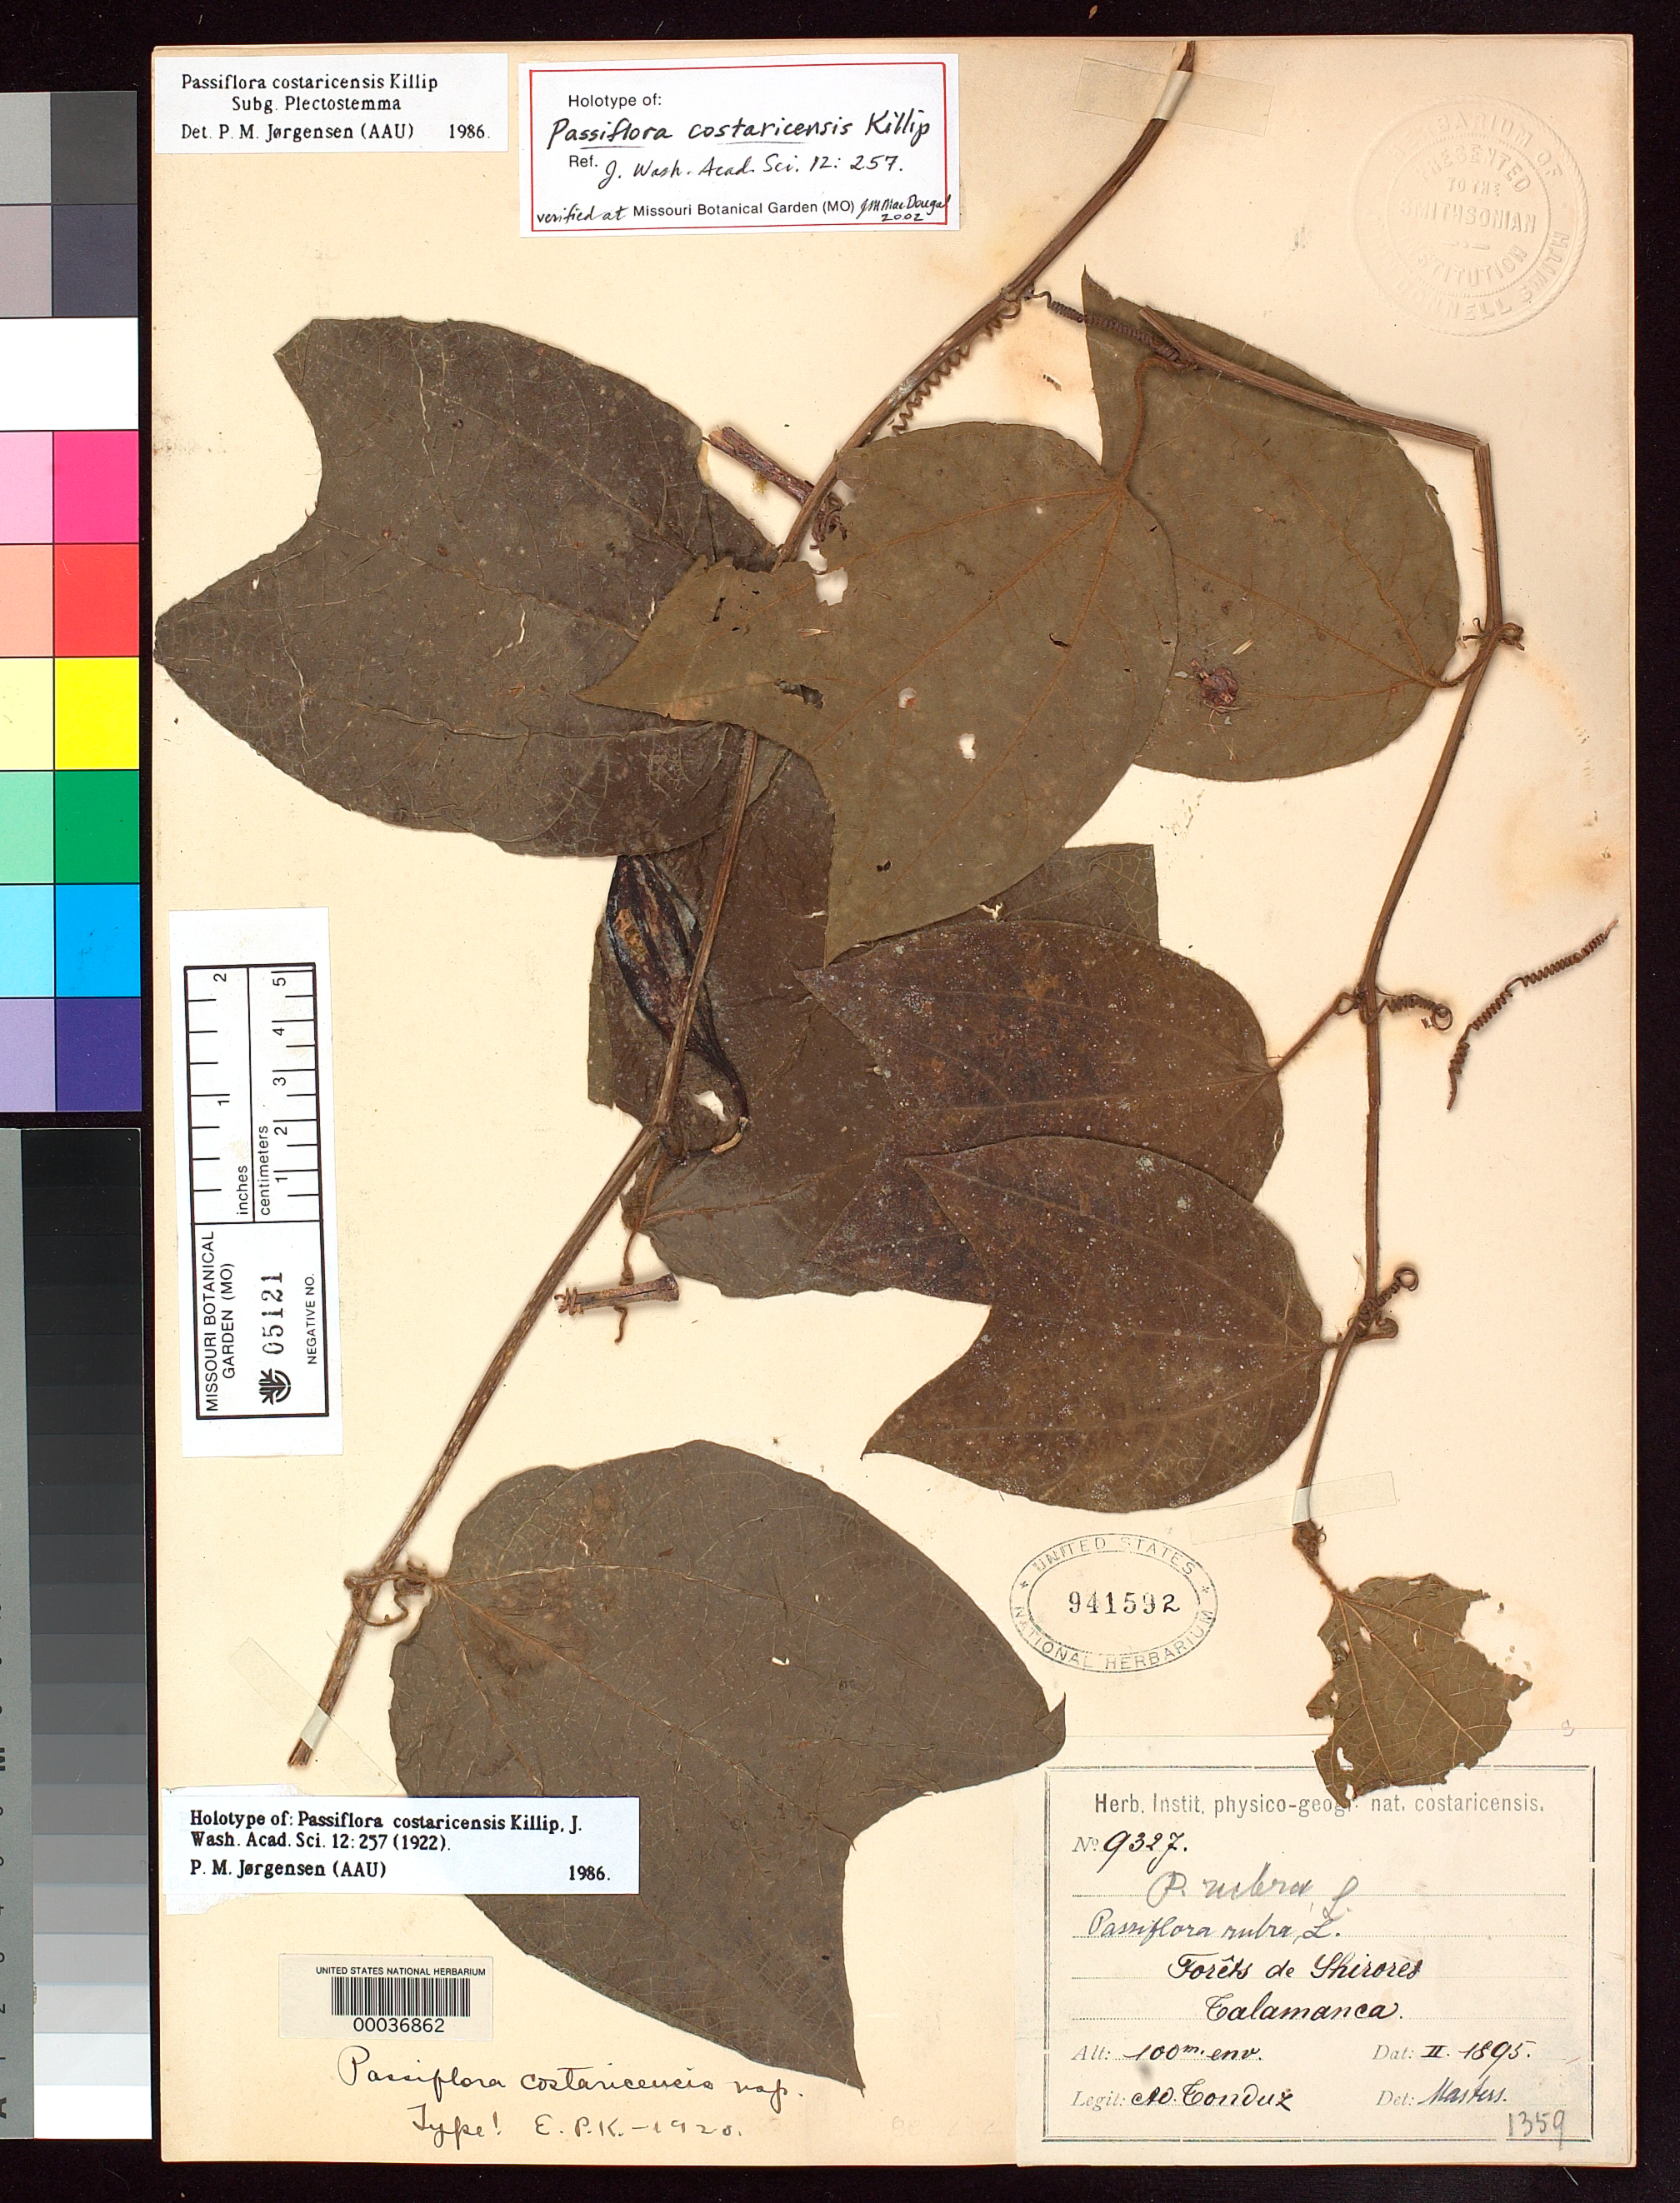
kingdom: Plantae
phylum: Tracheophyta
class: Magnoliopsida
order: Malpighiales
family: Passifloraceae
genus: Passiflora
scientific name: Passiflora costaricensis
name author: Killip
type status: Holotype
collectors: A. Tonduz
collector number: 9327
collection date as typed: Feb 1895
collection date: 1895-02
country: Costa Rica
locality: Talamanca, Xirores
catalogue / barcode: US 941592